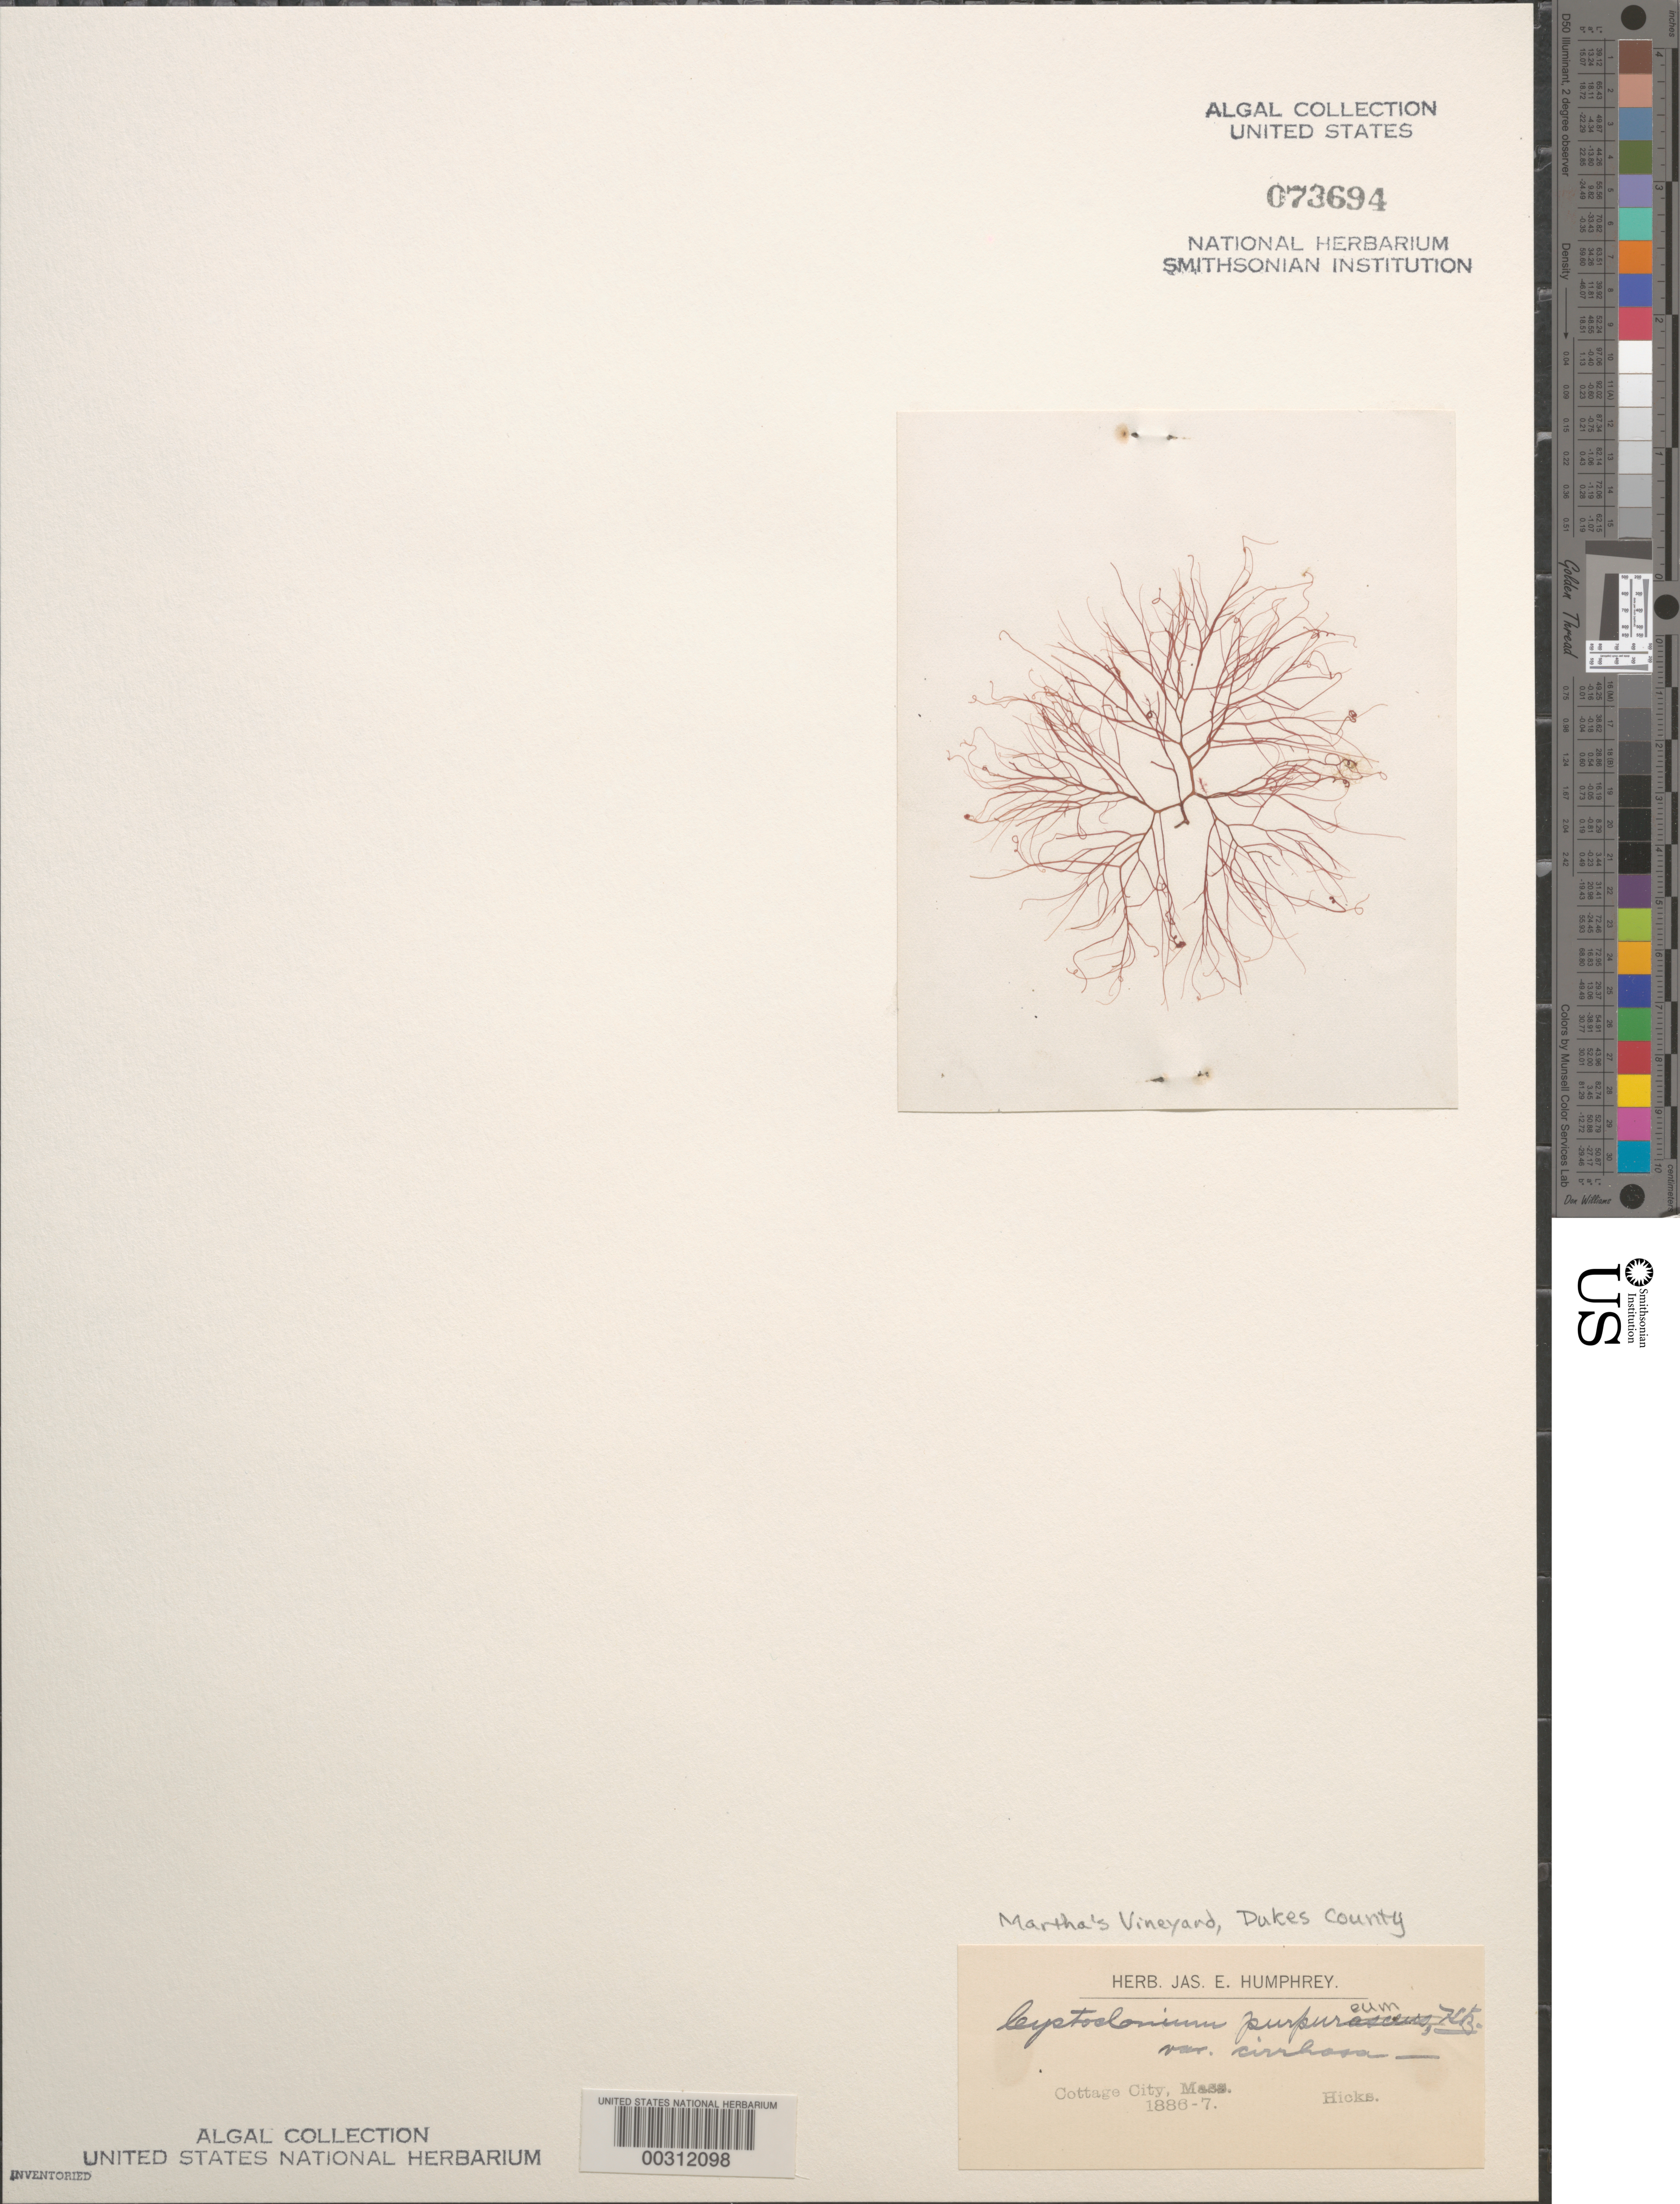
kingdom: Plantae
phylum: Rhodophyta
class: Florideophyceae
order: Gigartinales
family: Cystocloniaceae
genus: Cystoclonium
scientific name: Cystoclonium purpureum var. cirrhosum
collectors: -. Hicks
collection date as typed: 1886 or -- --- 1887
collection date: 1886 or 1887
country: United States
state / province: Massachusetts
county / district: Dukes County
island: Martha's Vineyard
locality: Cottage City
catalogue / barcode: US 73694